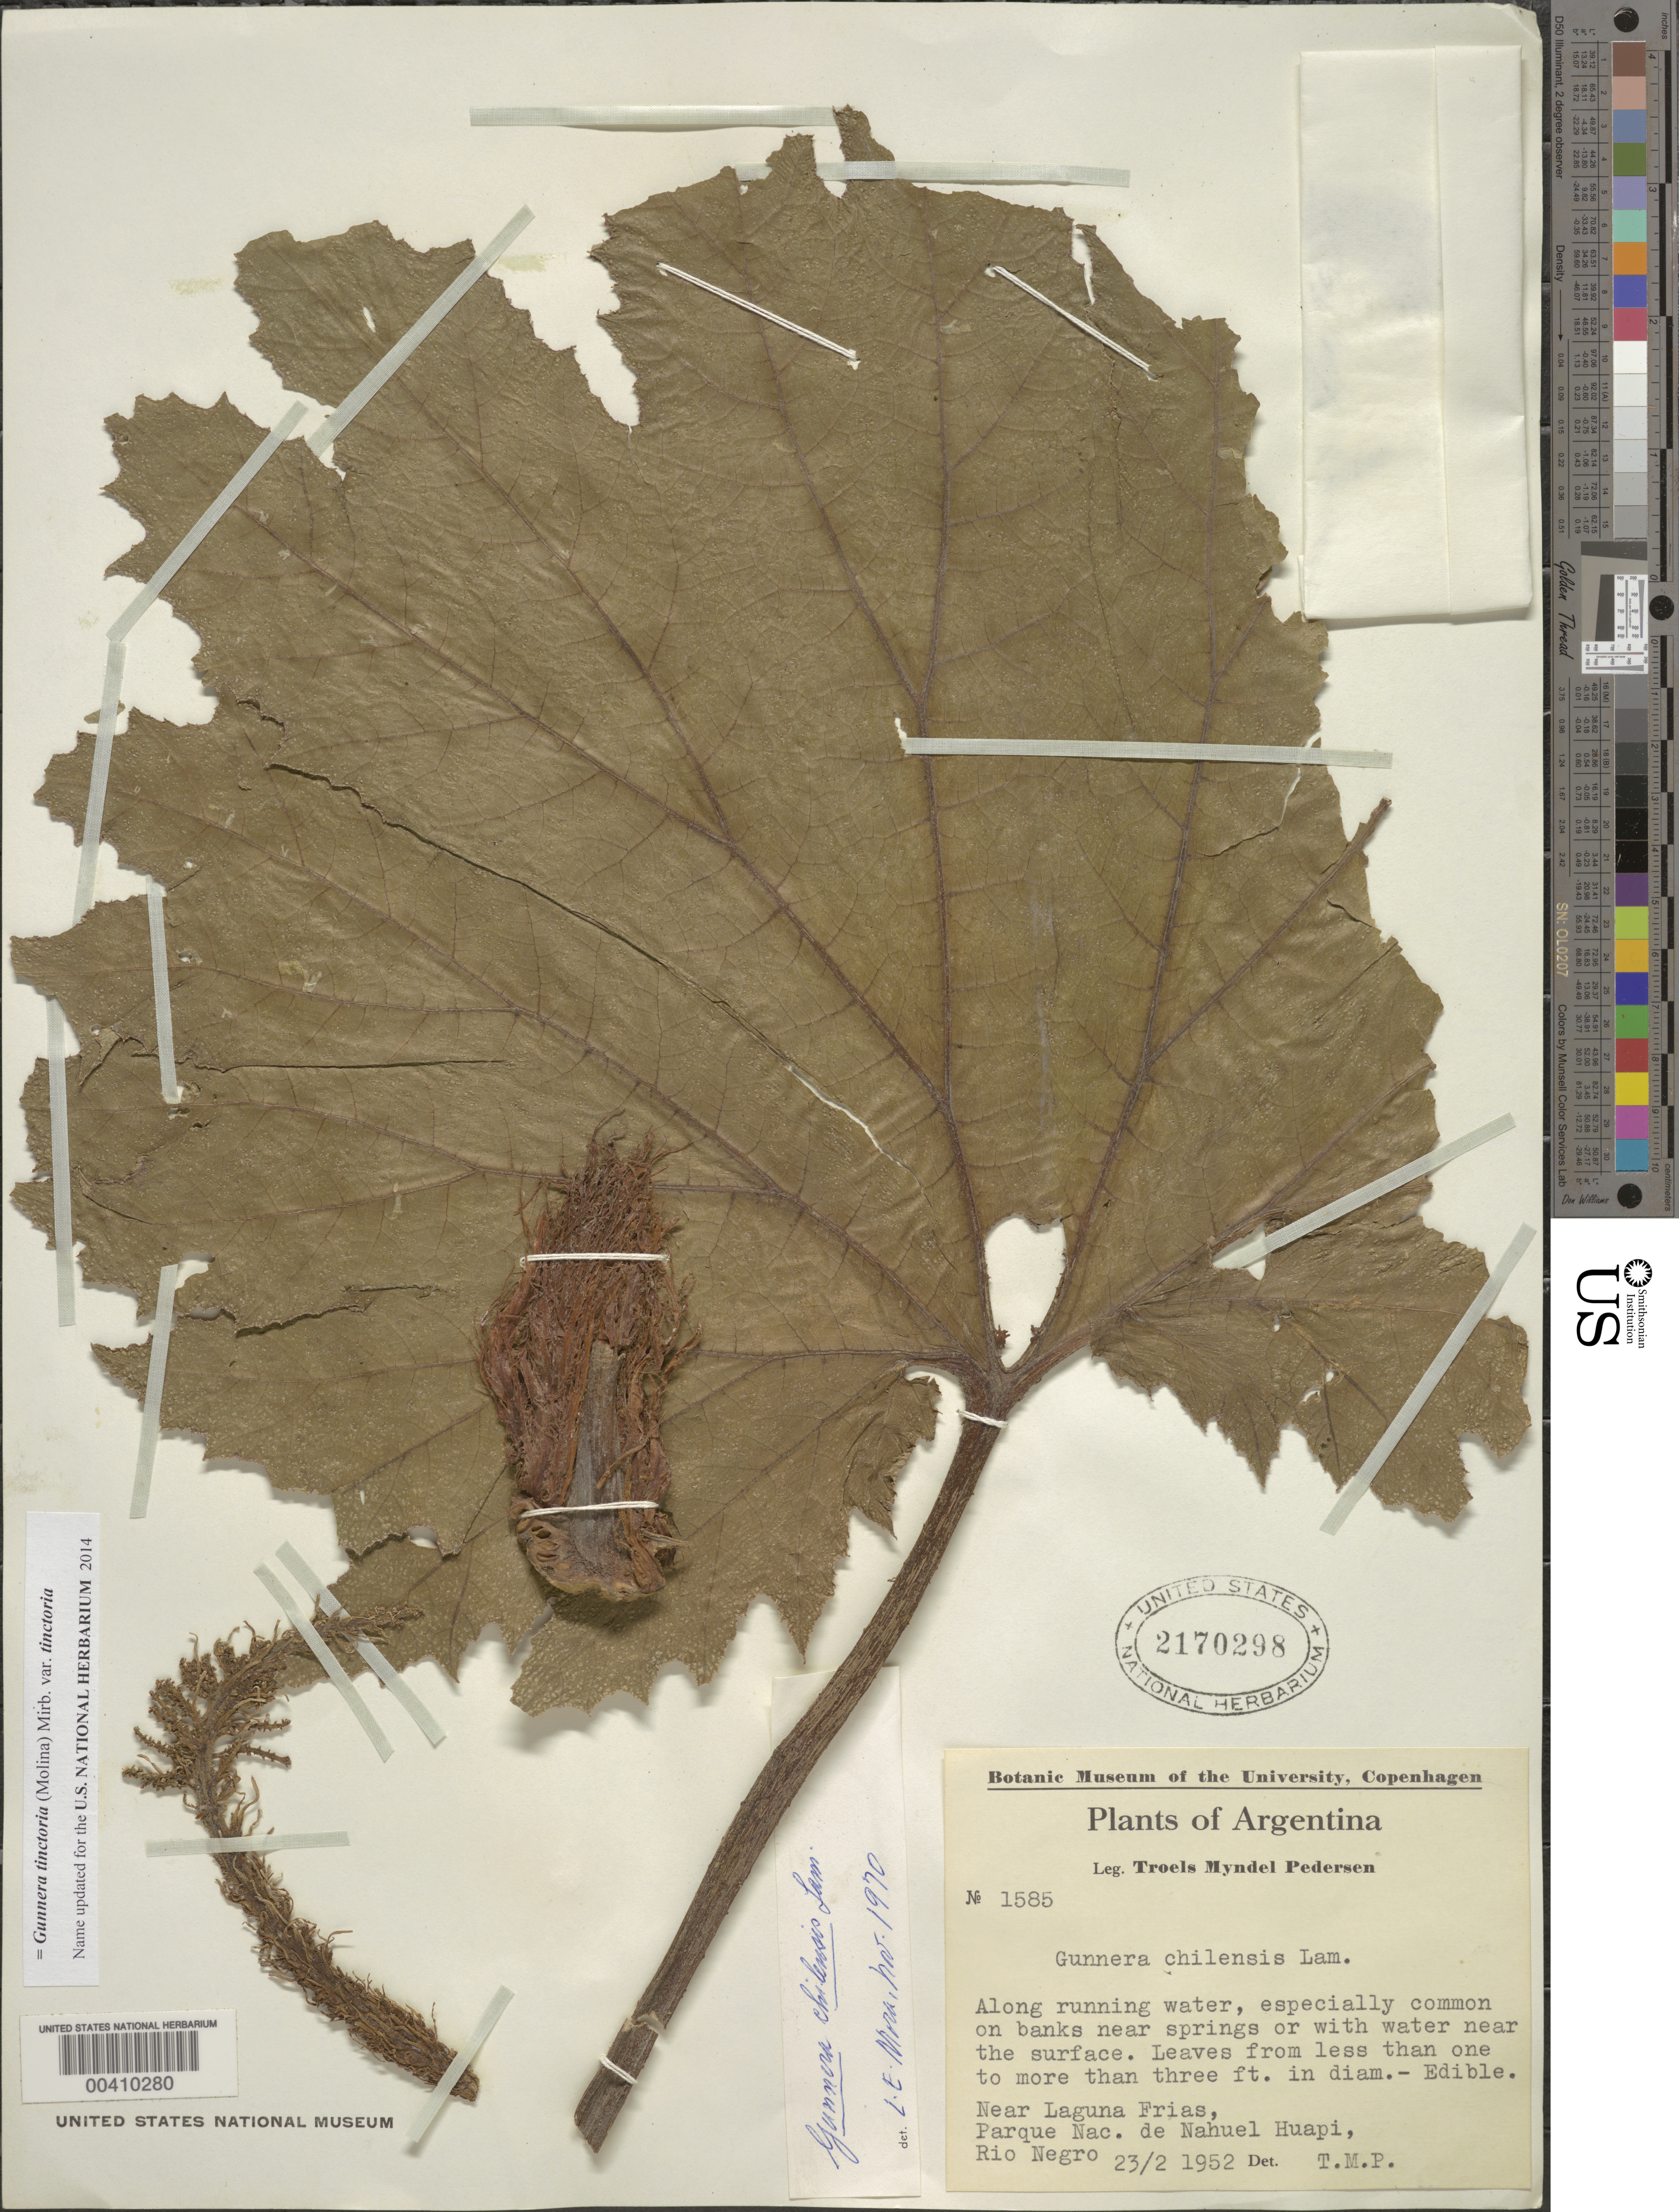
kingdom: Plantae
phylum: Tracheophyta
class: Magnoliopsida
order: Gunnerales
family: Gunneraceae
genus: Gunnera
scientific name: Gunnera tinctoria var. tinctoria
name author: (Molina) Mirb.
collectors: T. M. Pedersen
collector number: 1585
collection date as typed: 23 Feb 1952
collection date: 1952-02-23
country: Argentina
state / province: Río Negro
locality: Near Laguna Frias, Parque Nac. de Nahuel Huapi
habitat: Along running water. On banks near springs or with water near the surface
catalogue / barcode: US 2170298